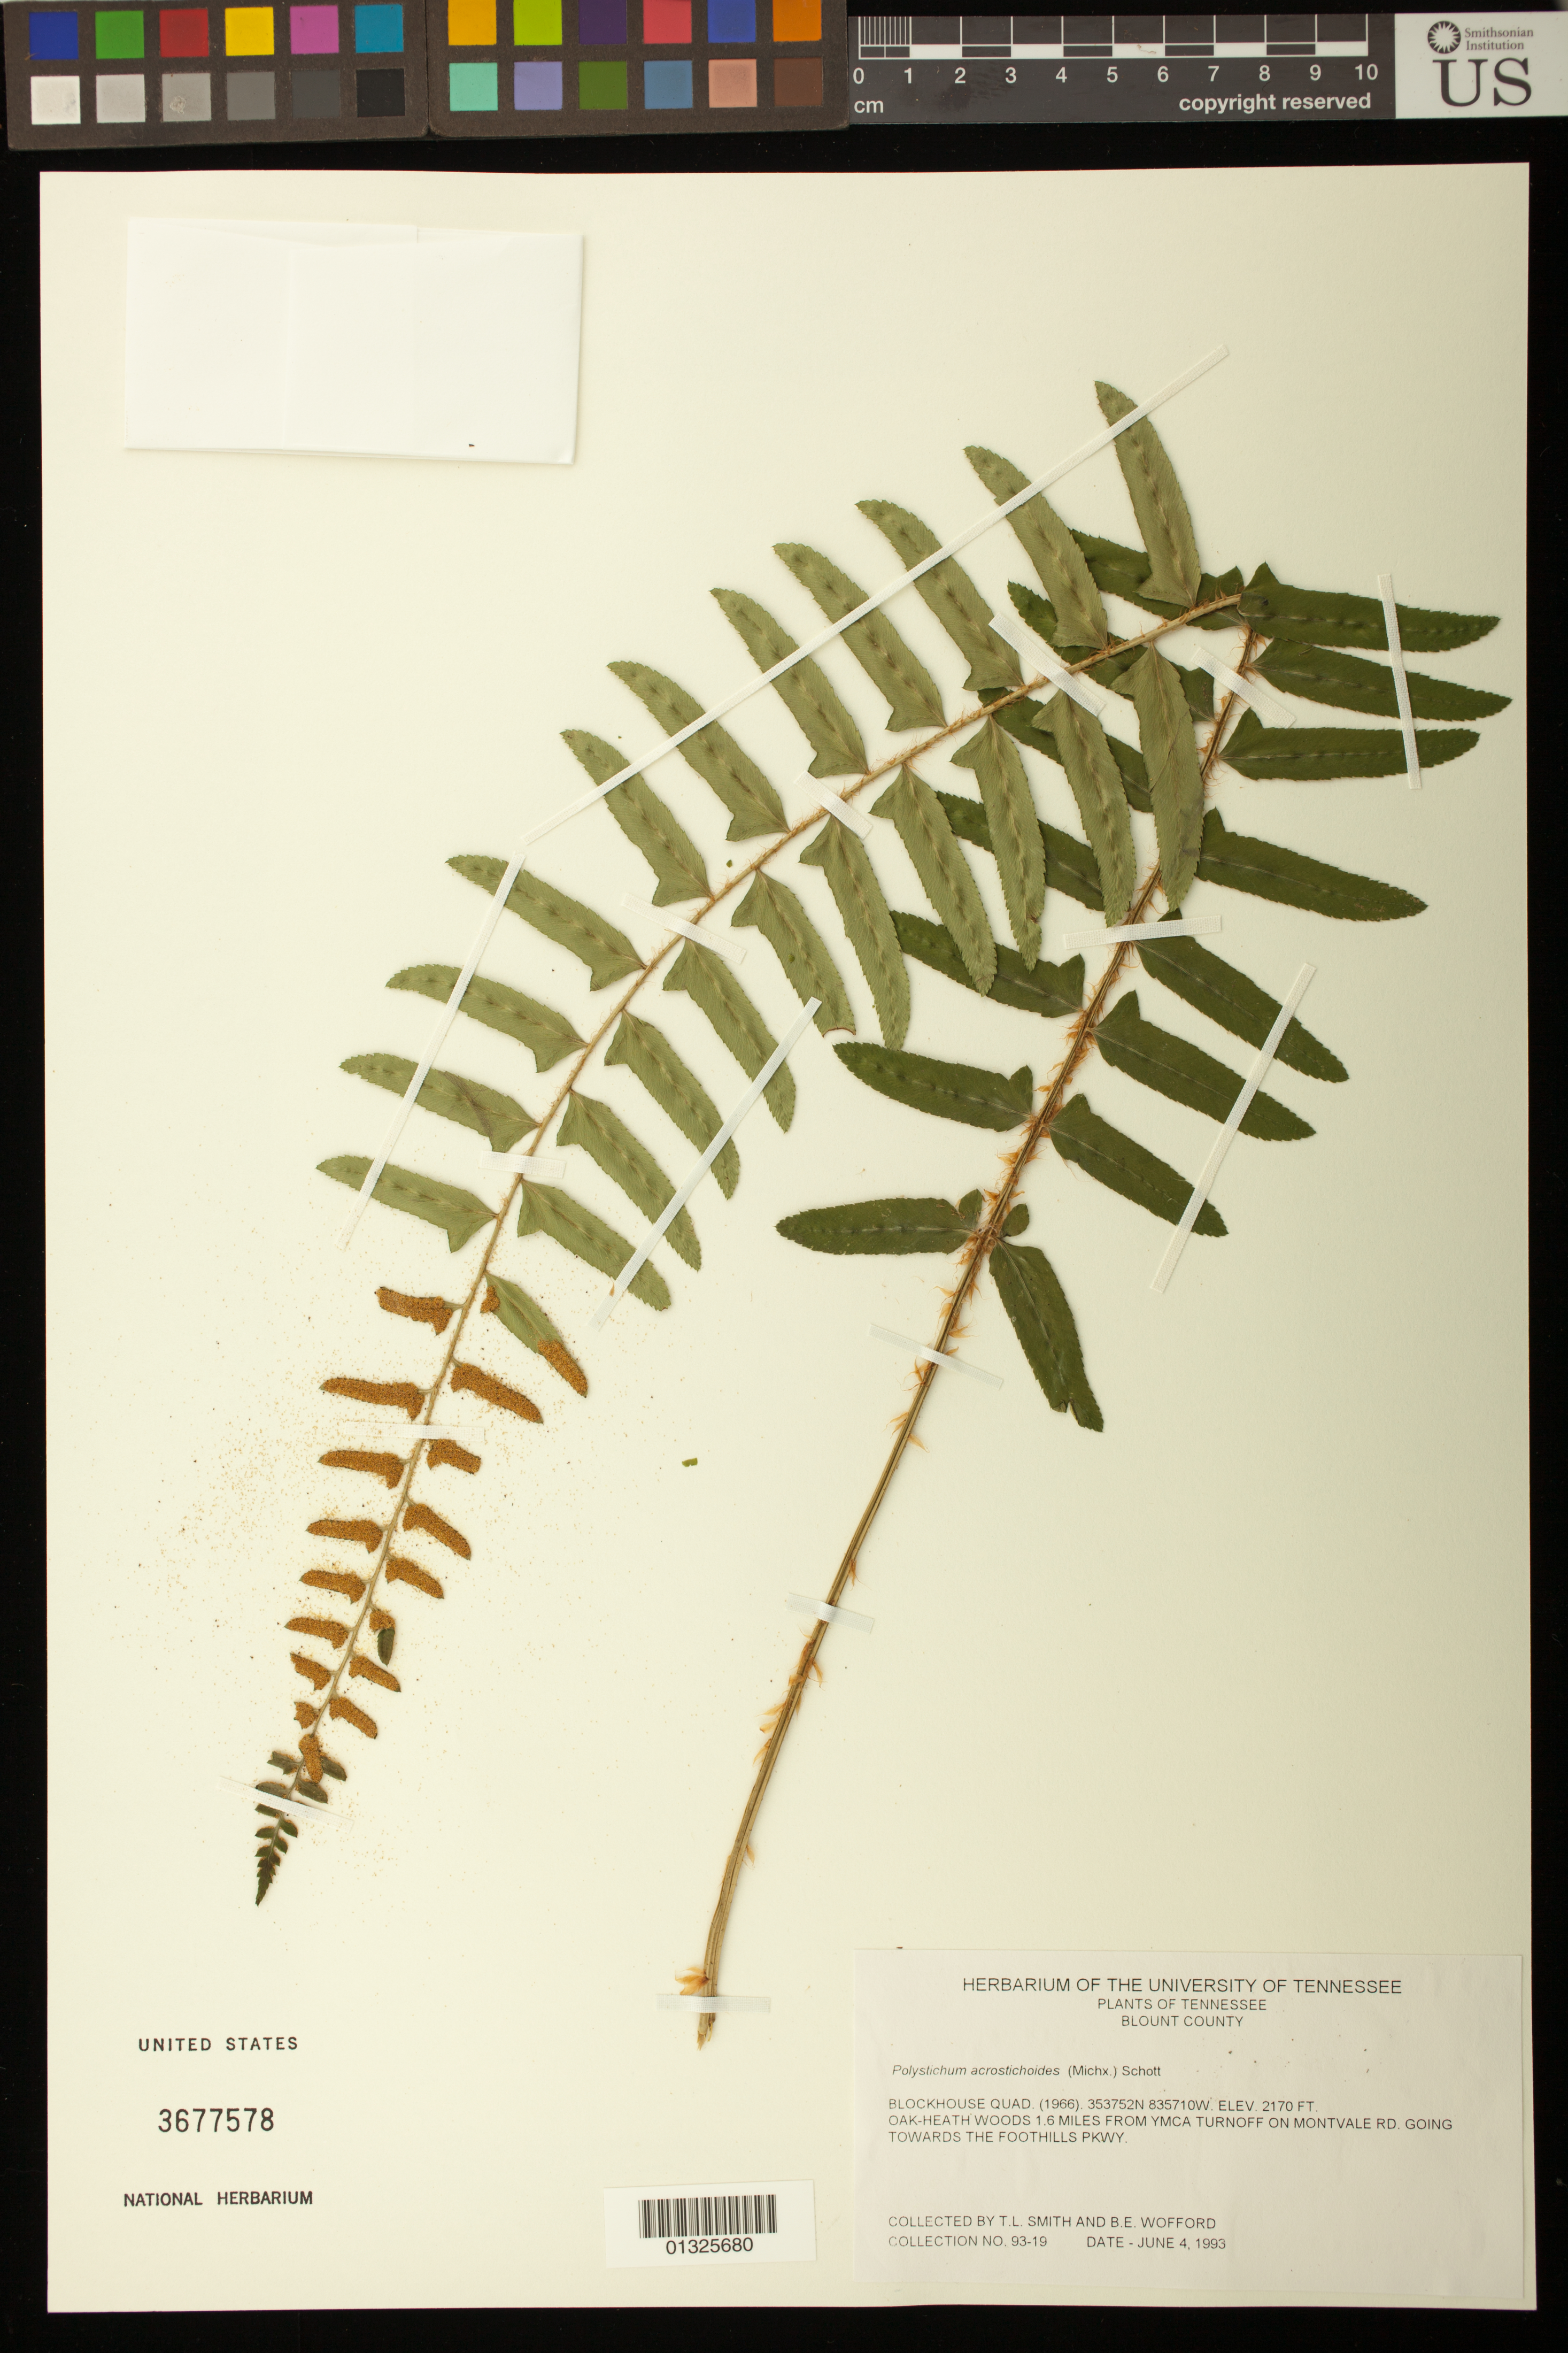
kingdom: Plantae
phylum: Tracheophyta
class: Polypodiopsida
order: Polypodiales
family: Dryopteridaceae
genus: Polystichum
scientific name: Polystichum acrostichoides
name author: (Michx.) Schott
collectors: T. L. Smith & B. Wofford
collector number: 93-19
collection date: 1993-06-04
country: United States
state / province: Tennessee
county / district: Blount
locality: Blockhouse Quad. (1966). Oak-Heath Woods 1.6 miles from YMCA turnoff on Montvale Rd. going towards the Foothills Pkwy.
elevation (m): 661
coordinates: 353752N, 835710W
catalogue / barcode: US 3677578